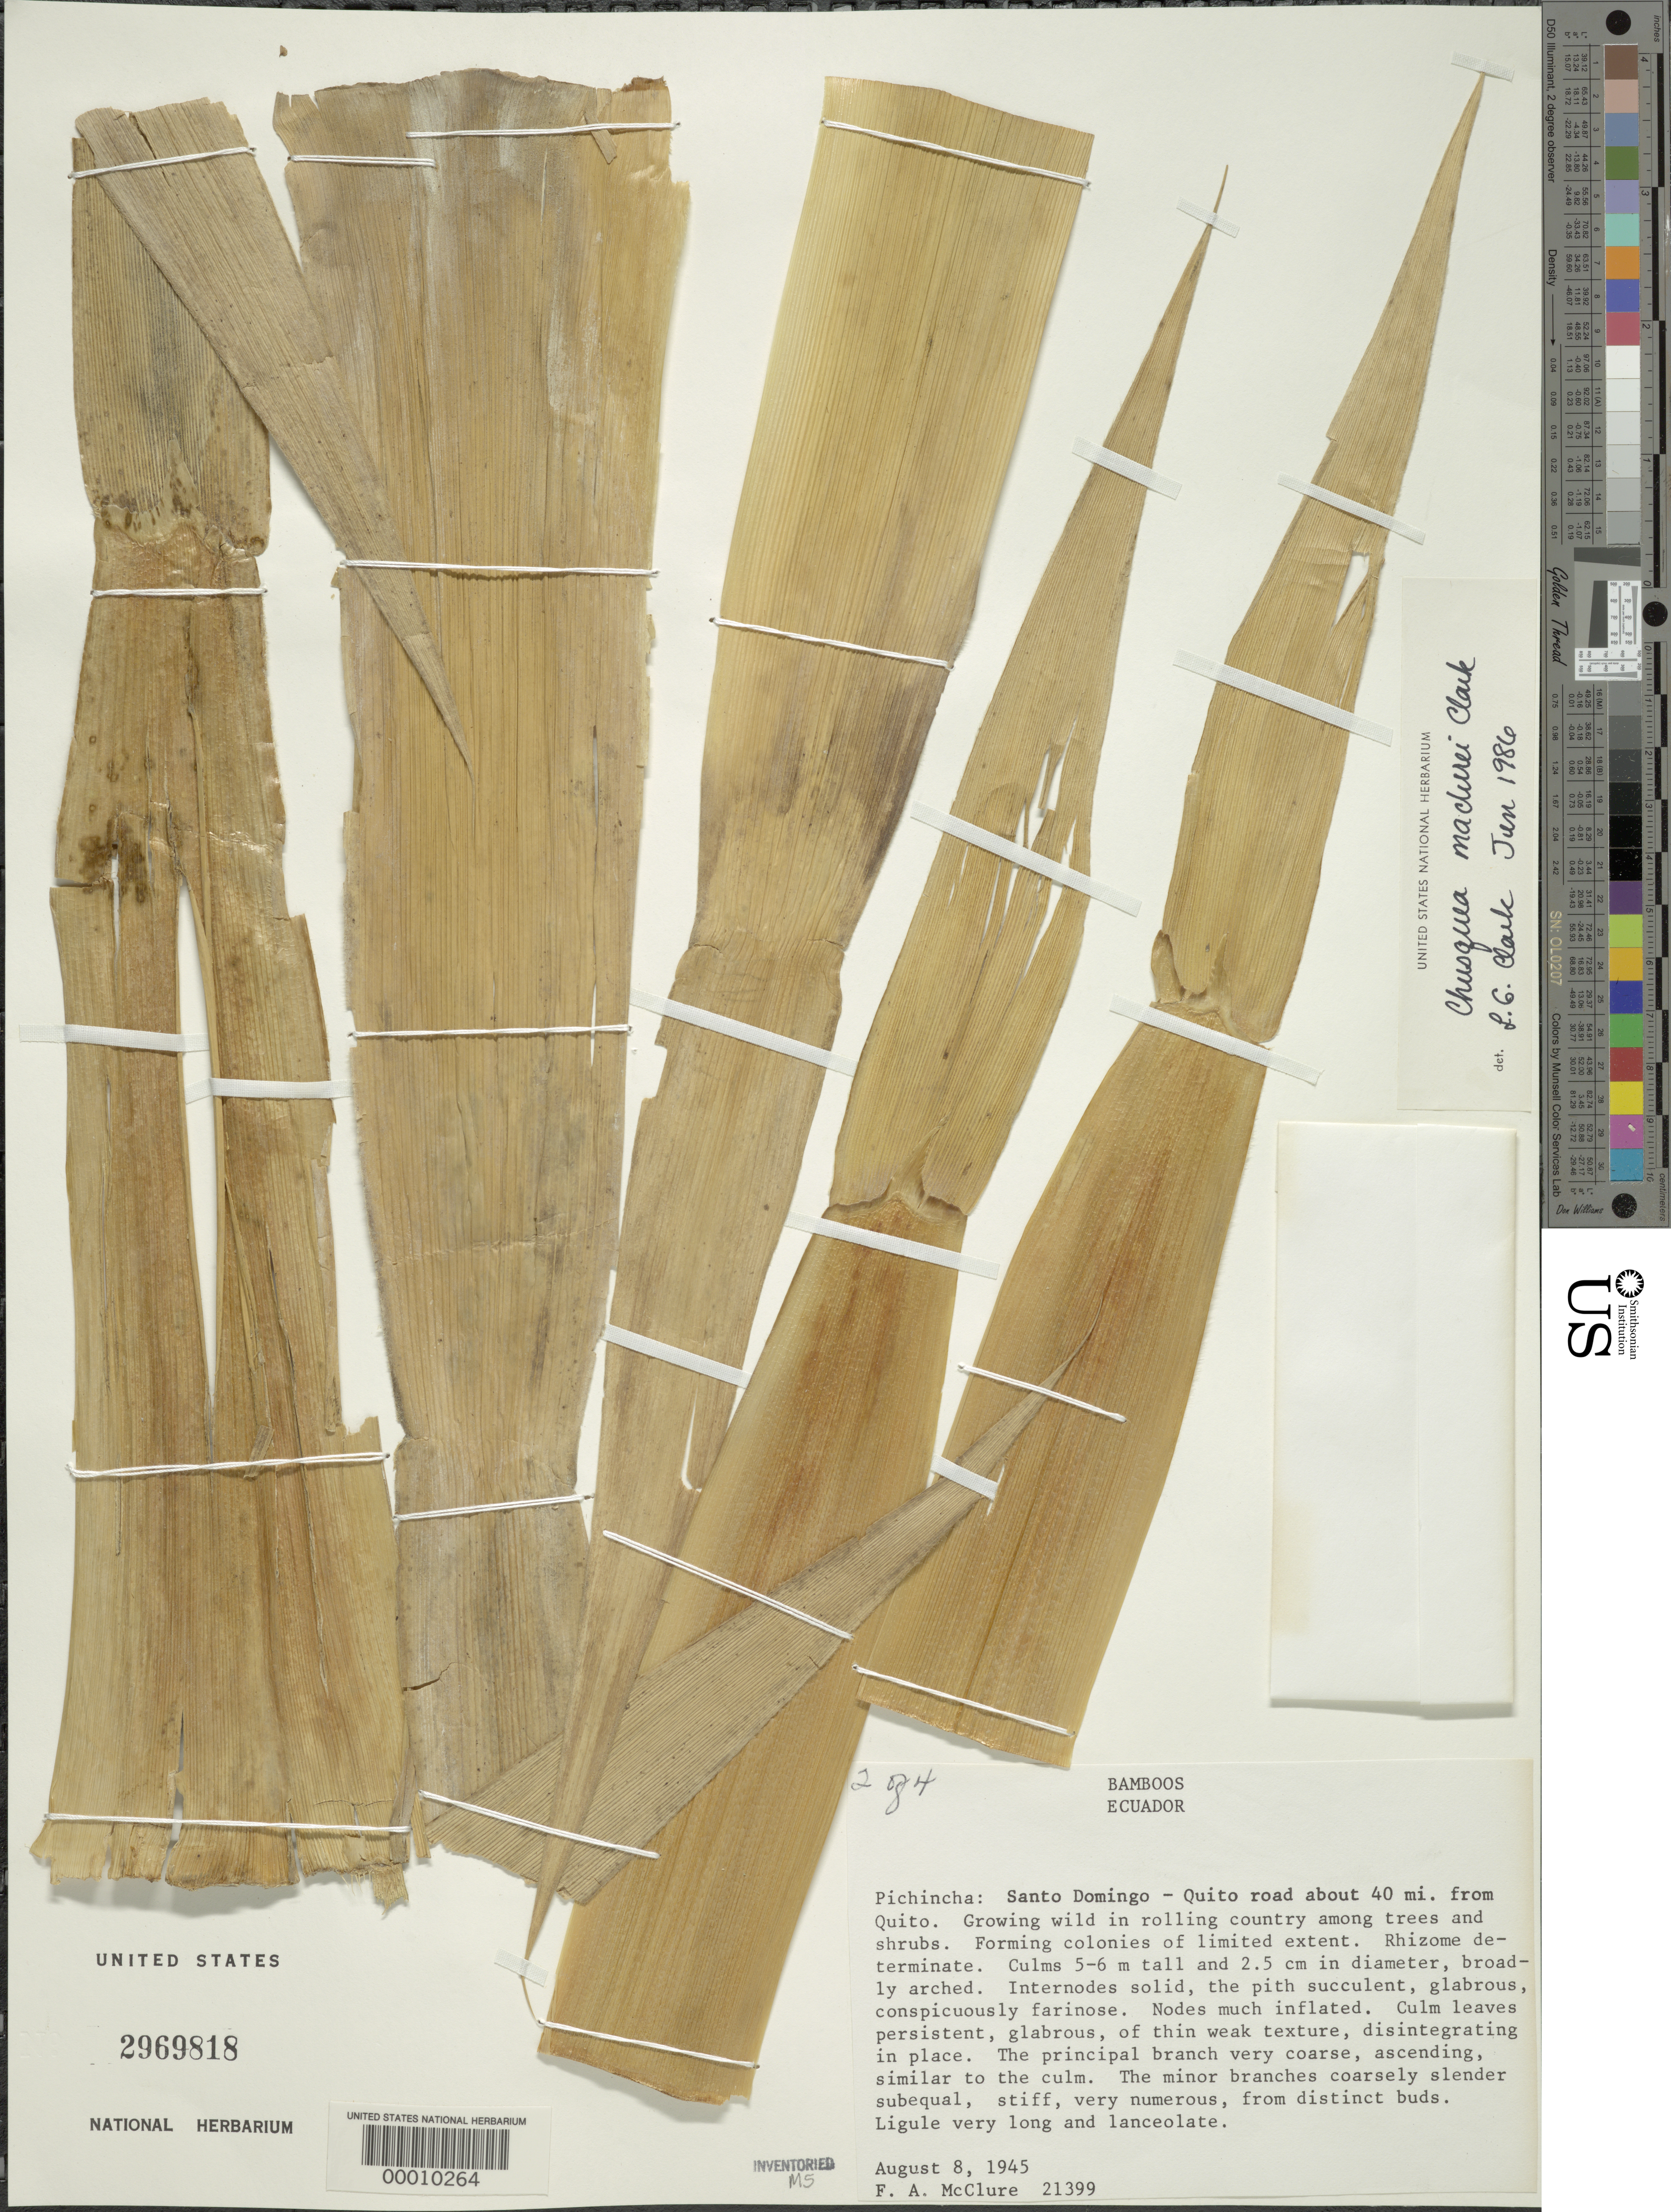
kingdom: Plantae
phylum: Tracheophyta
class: Liliopsida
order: Poales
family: Poaceae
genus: Chusquea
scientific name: Chusquea maclurei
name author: L.G. Clark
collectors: F. A. McClure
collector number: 21399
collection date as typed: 08 Aug 1945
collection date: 1945-08-08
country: Ecuador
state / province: Pichincha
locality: Santo Domingo, quito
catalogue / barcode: US 2969818